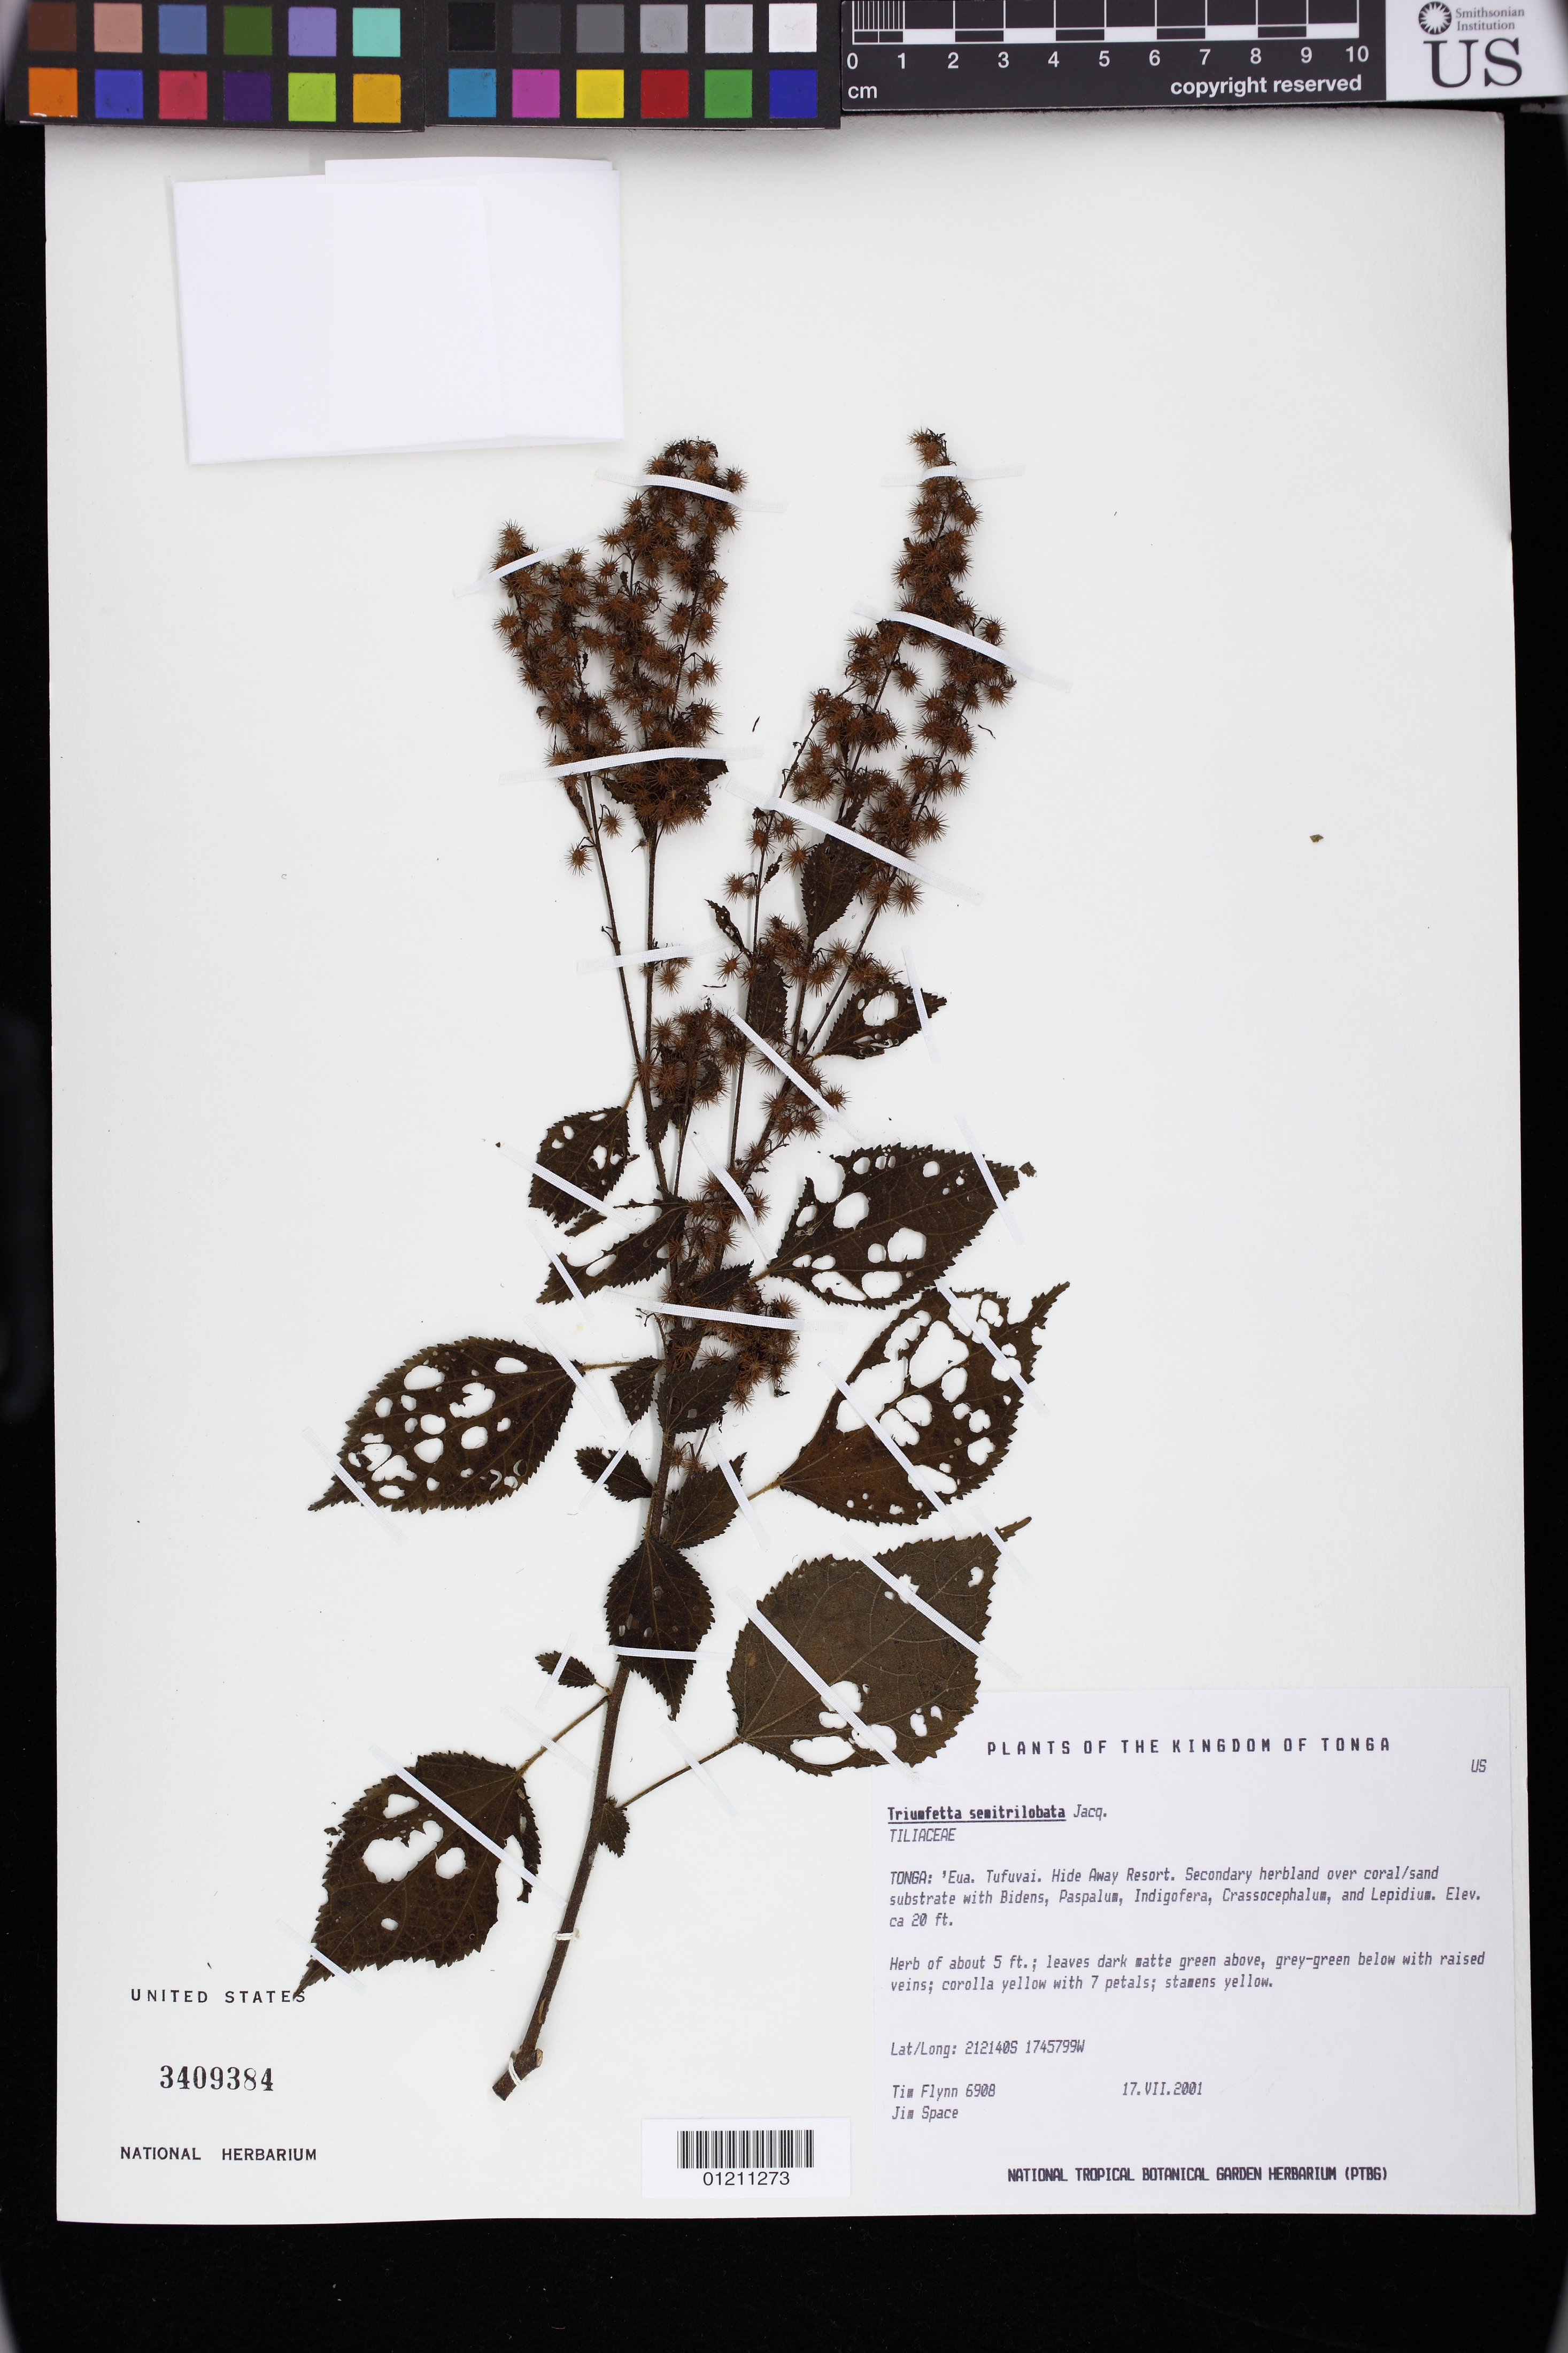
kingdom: Plantae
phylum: Tracheophyta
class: Magnoliopsida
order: Malvales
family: Malvaceae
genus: Triumfetta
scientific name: Triumfetta rhomboidea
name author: Jacq.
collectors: T. W. Flynn & J. Space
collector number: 6908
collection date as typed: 17 Jul 2001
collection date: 2001-07-17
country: Tonga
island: Eua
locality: Tonga: 'Eua. Tufuvai. Hide Away Resort. Secondary herbland over coral/sand substrate.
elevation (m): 6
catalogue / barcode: US 3409384